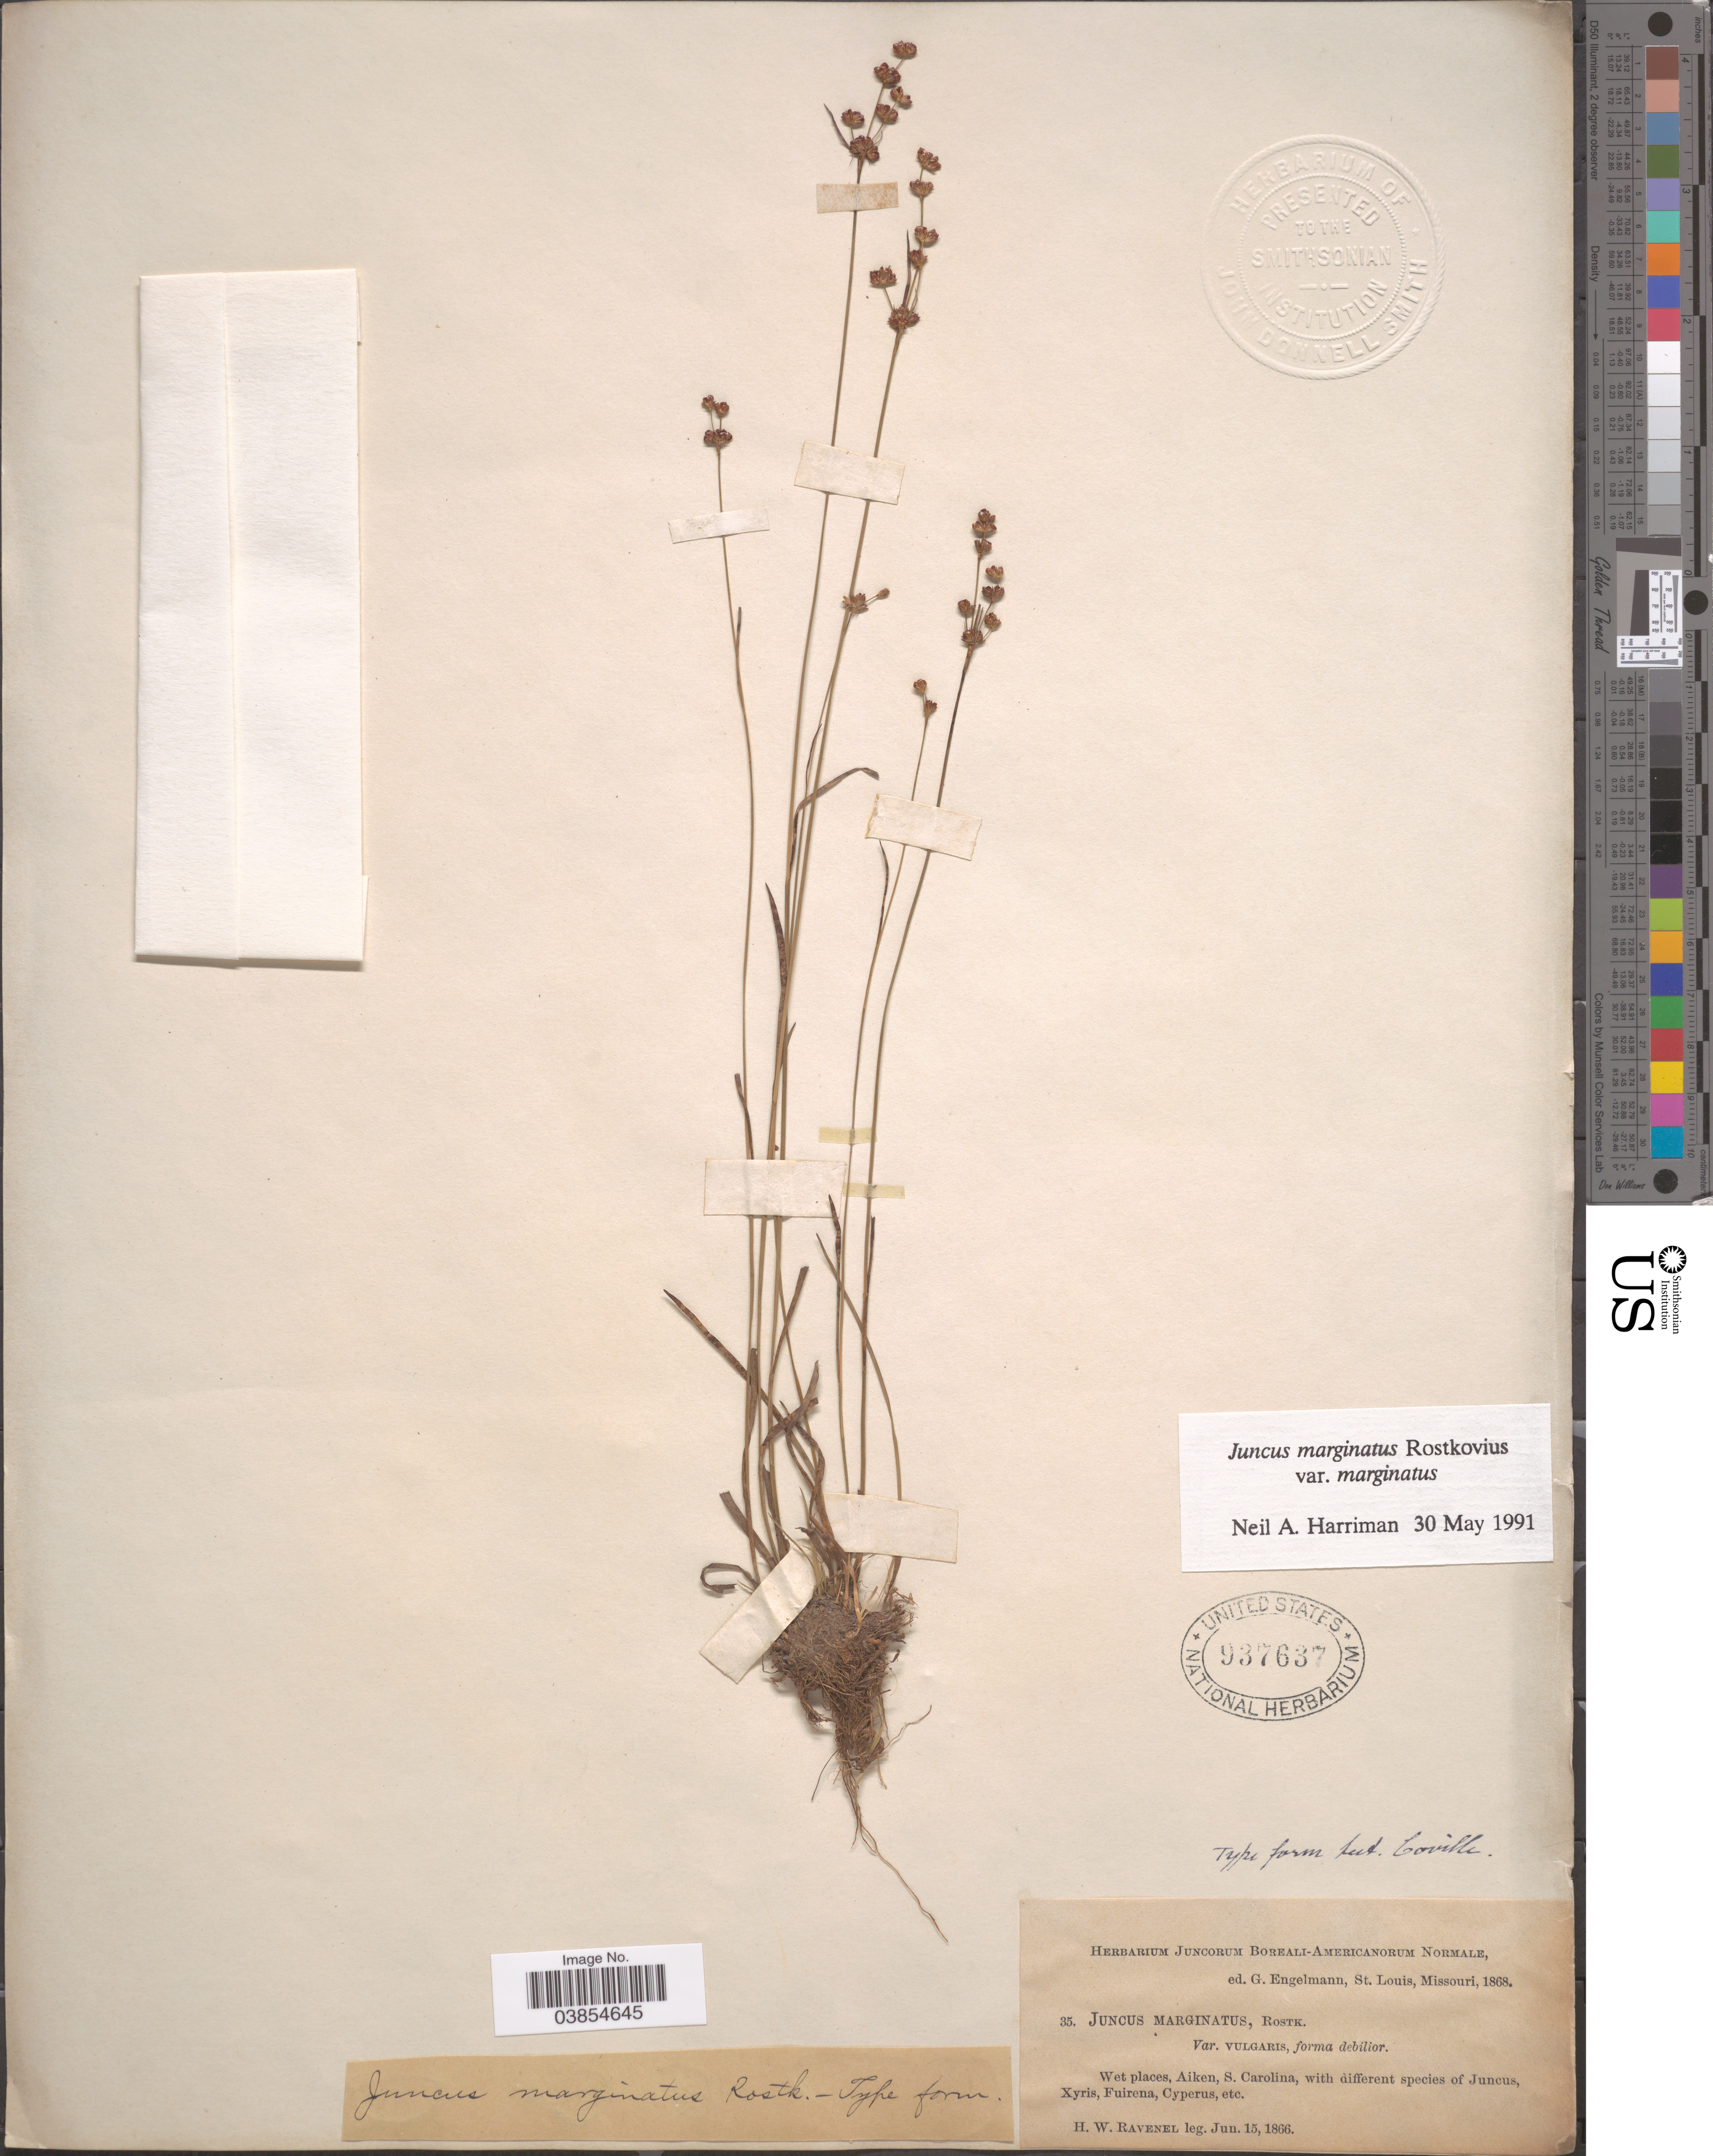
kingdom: Plantae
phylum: Tracheophyta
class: Liliopsida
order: Poales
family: Juncaceae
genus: Juncus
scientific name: Juncus marginatus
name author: Rostk.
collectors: H. Ravenel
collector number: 35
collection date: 1866-06-15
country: United States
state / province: South Carolina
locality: Wet places, Aiken, S. Carolina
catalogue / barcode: US 937637